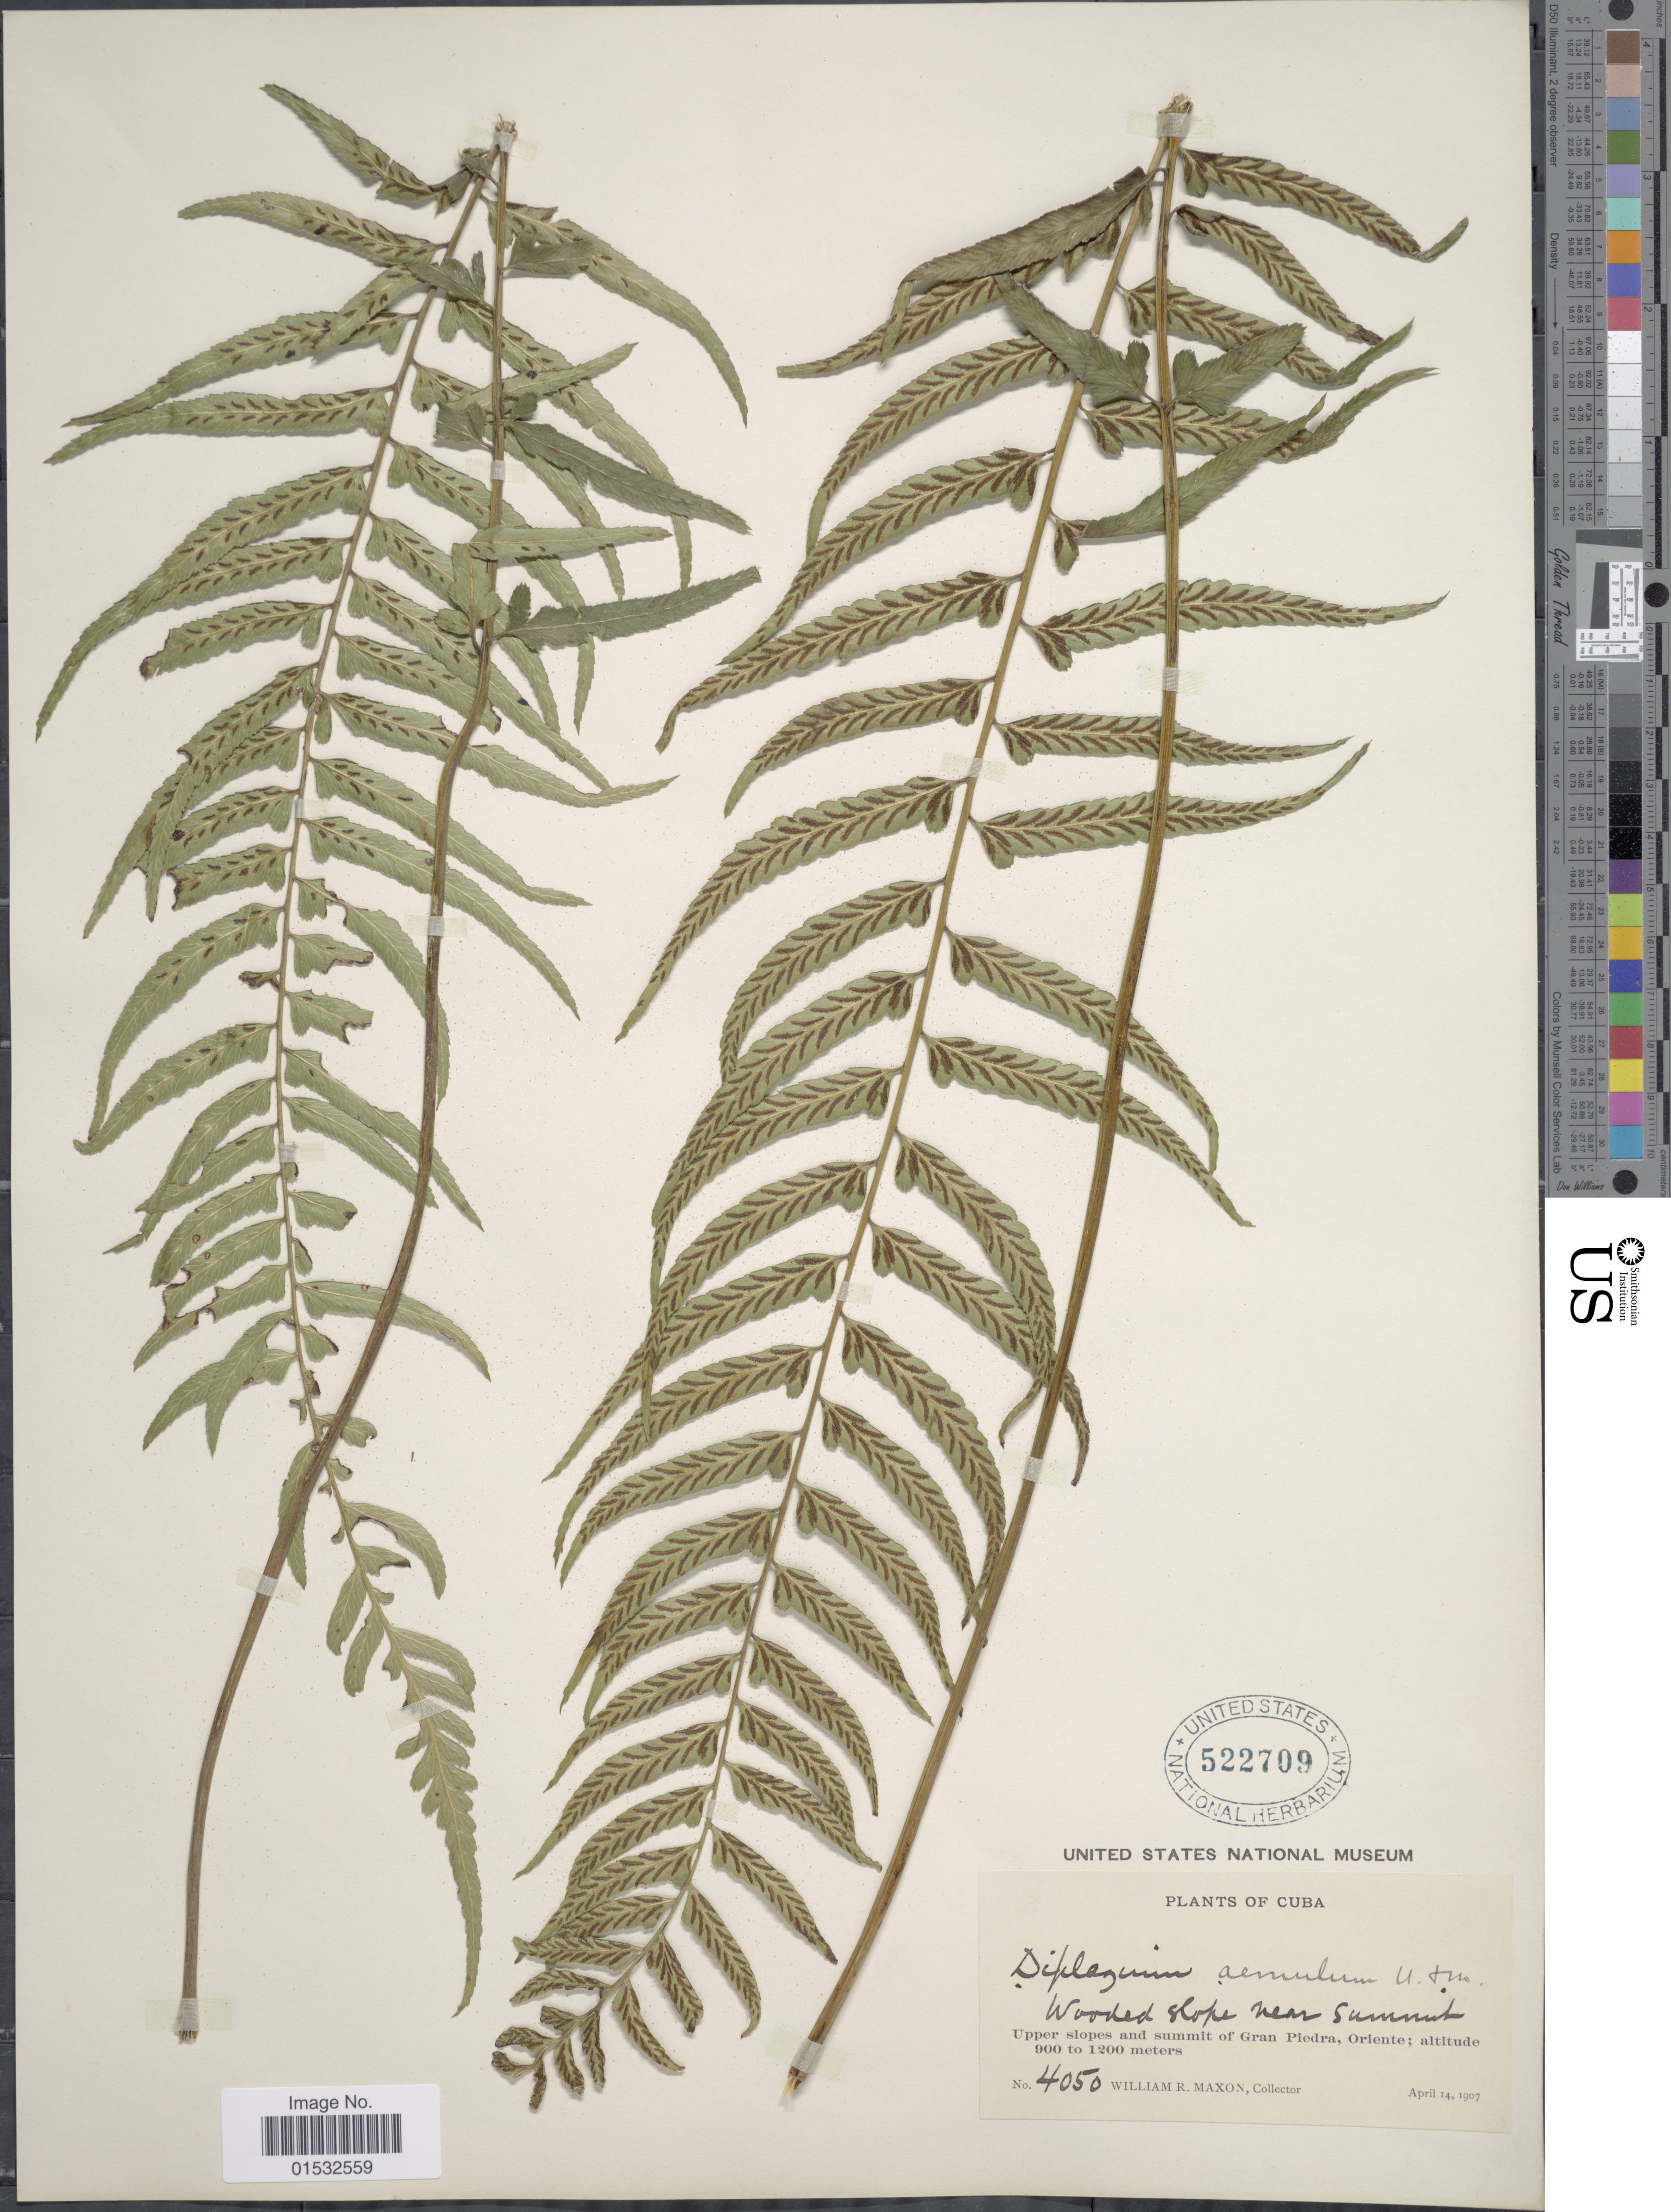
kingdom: Plantae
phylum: Tracheophyta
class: Polypodiopsida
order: Polypodiales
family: Athyriaceae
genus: Diplazium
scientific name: Diplazium unilobum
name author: (Poir.) Hieron.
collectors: W. R. Maxon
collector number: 4050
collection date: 1907-04-14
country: Cuba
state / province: Oriente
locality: Upper slopes and summit of Gran Piedra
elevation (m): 900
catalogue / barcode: US 522709